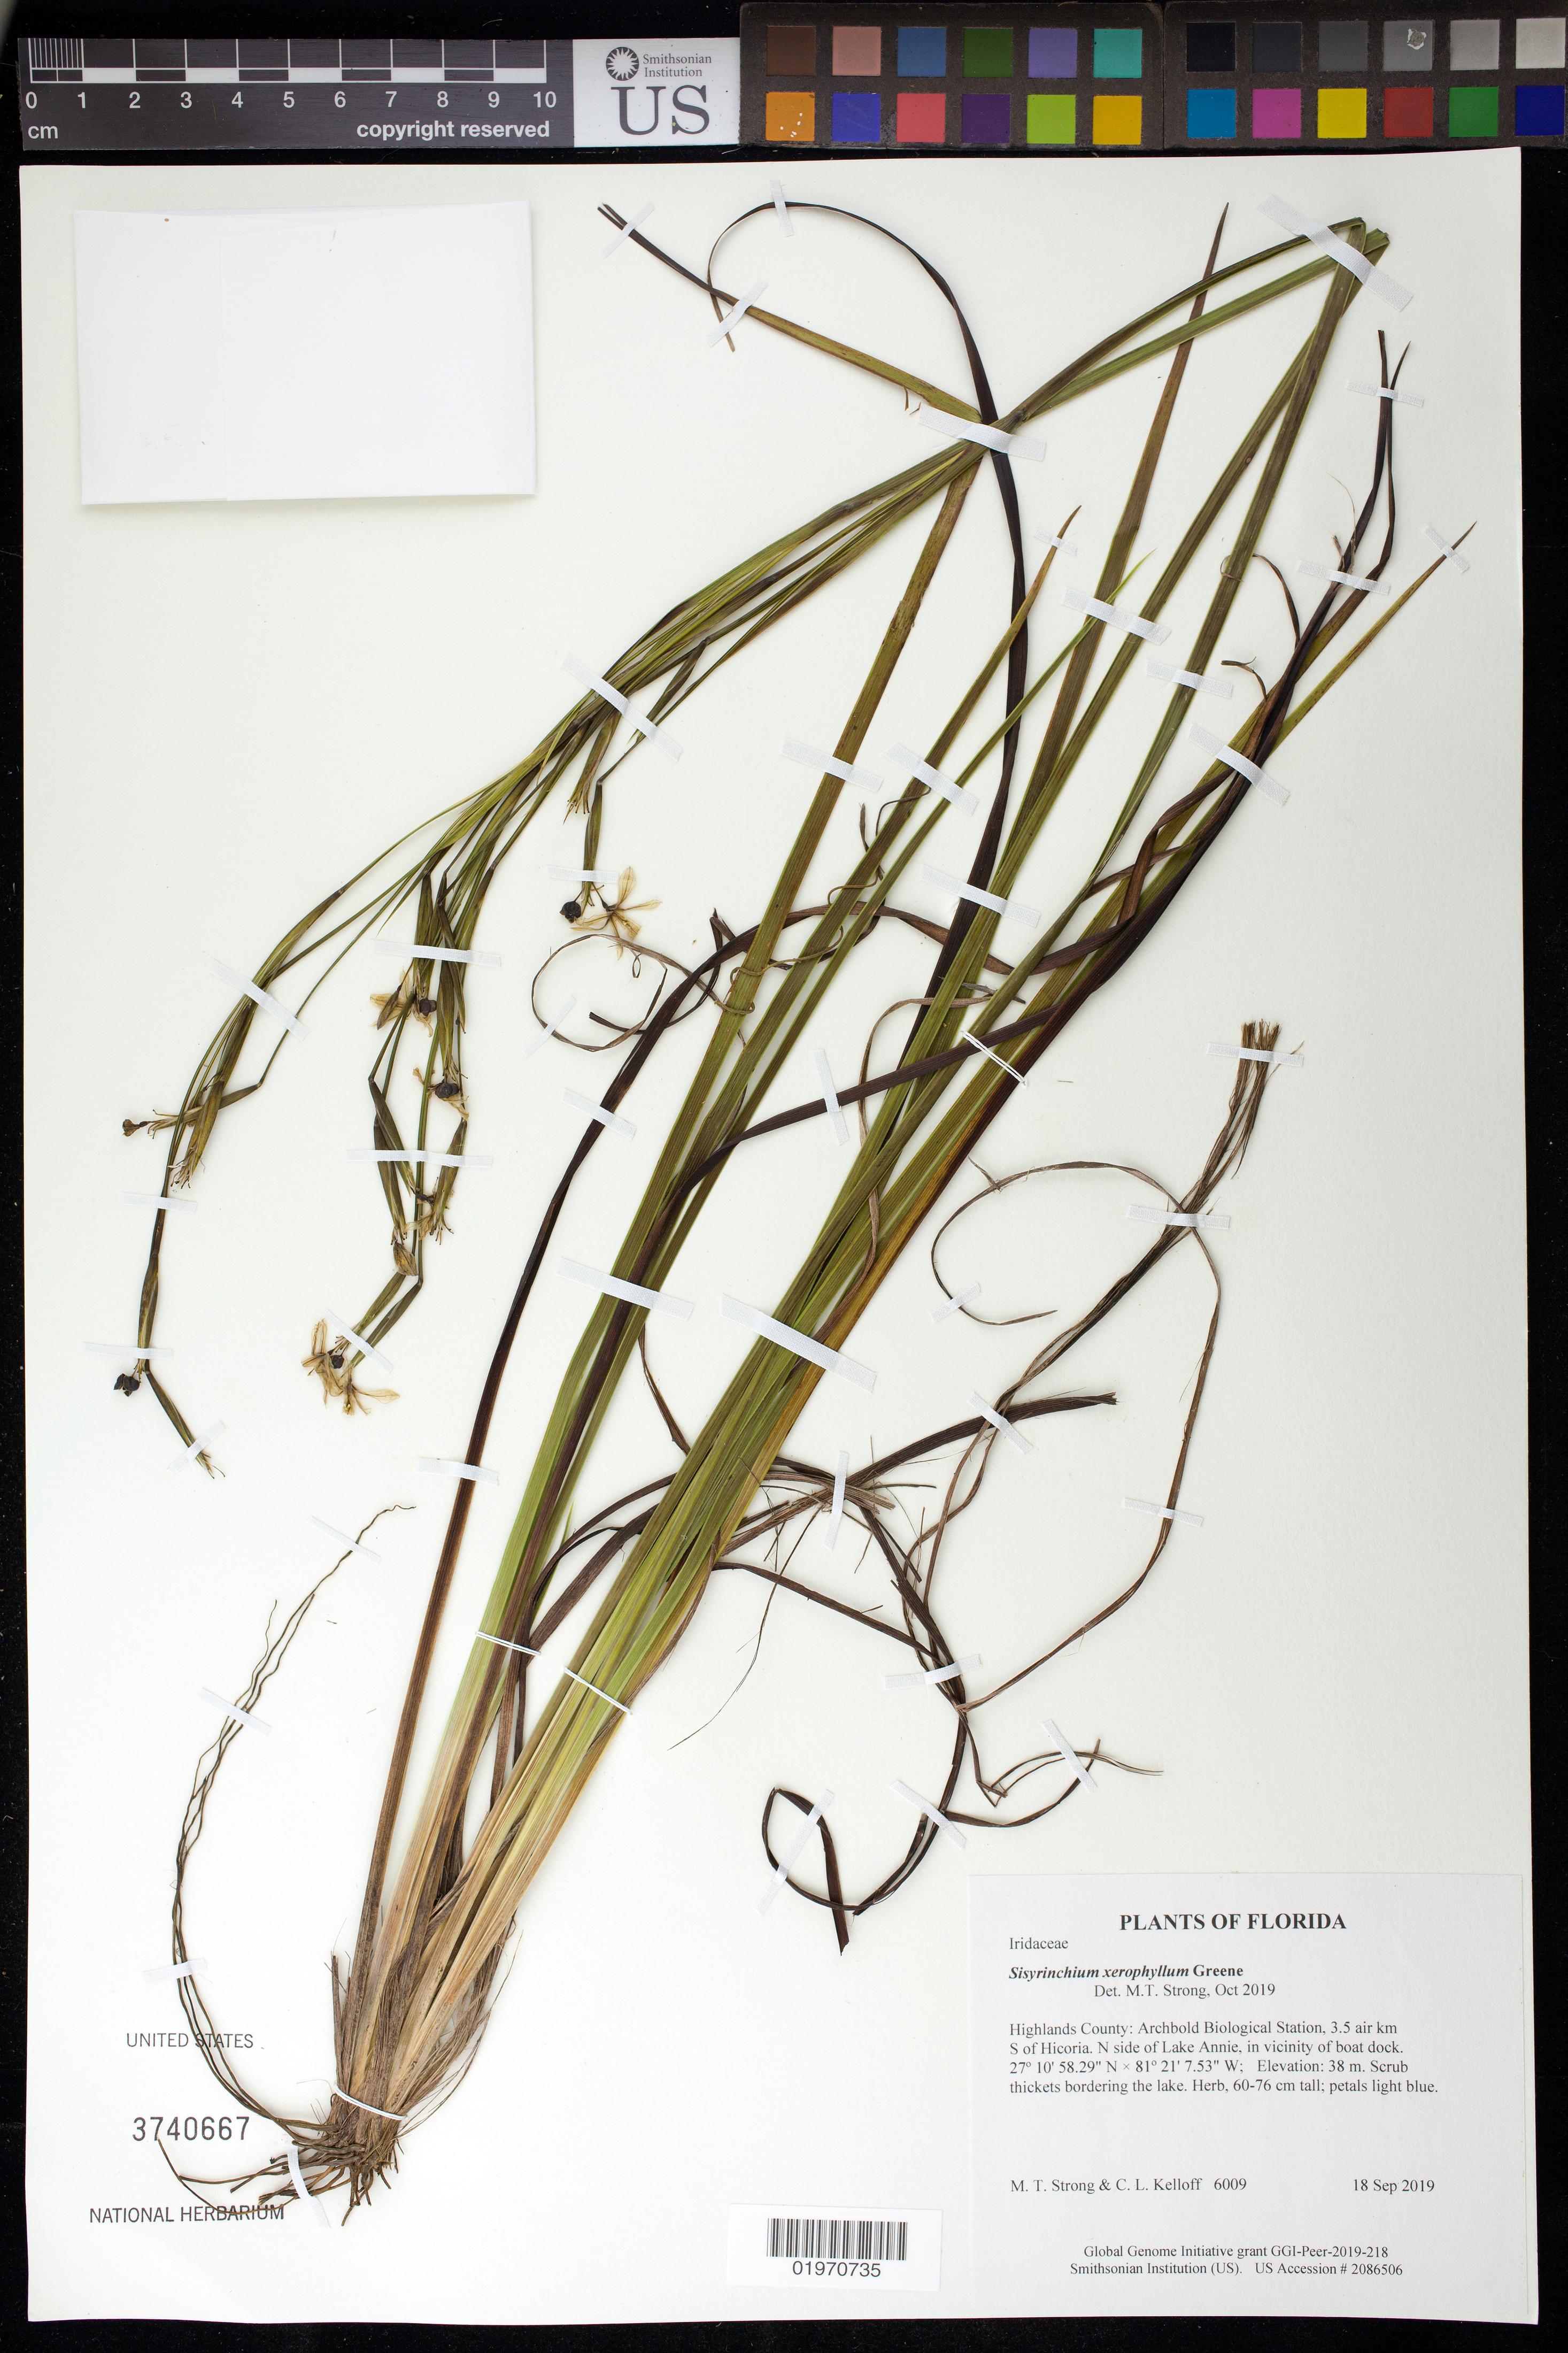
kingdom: Plantae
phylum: Tracheophyta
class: Liliopsida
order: Asparagales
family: Iridaceae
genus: Sisyrinchium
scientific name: Sisyrinchium xerophyllum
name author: Greene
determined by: Strong, Mark T., (BOT), Smithsonian Institution - National Museum of Natural History (UNITED STATES)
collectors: M. T. Strong & C. L. Kelloff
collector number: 6009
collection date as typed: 18 Sep 2019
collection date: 2019-09-18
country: United States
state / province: Florida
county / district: Highlands County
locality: Archbold Biological Station, 3.5 air km S of Hicoria. N side of Lake Annie, in vicinity of boat dock.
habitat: Scrub thickets bordering the lake.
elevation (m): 38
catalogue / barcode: US 3740667